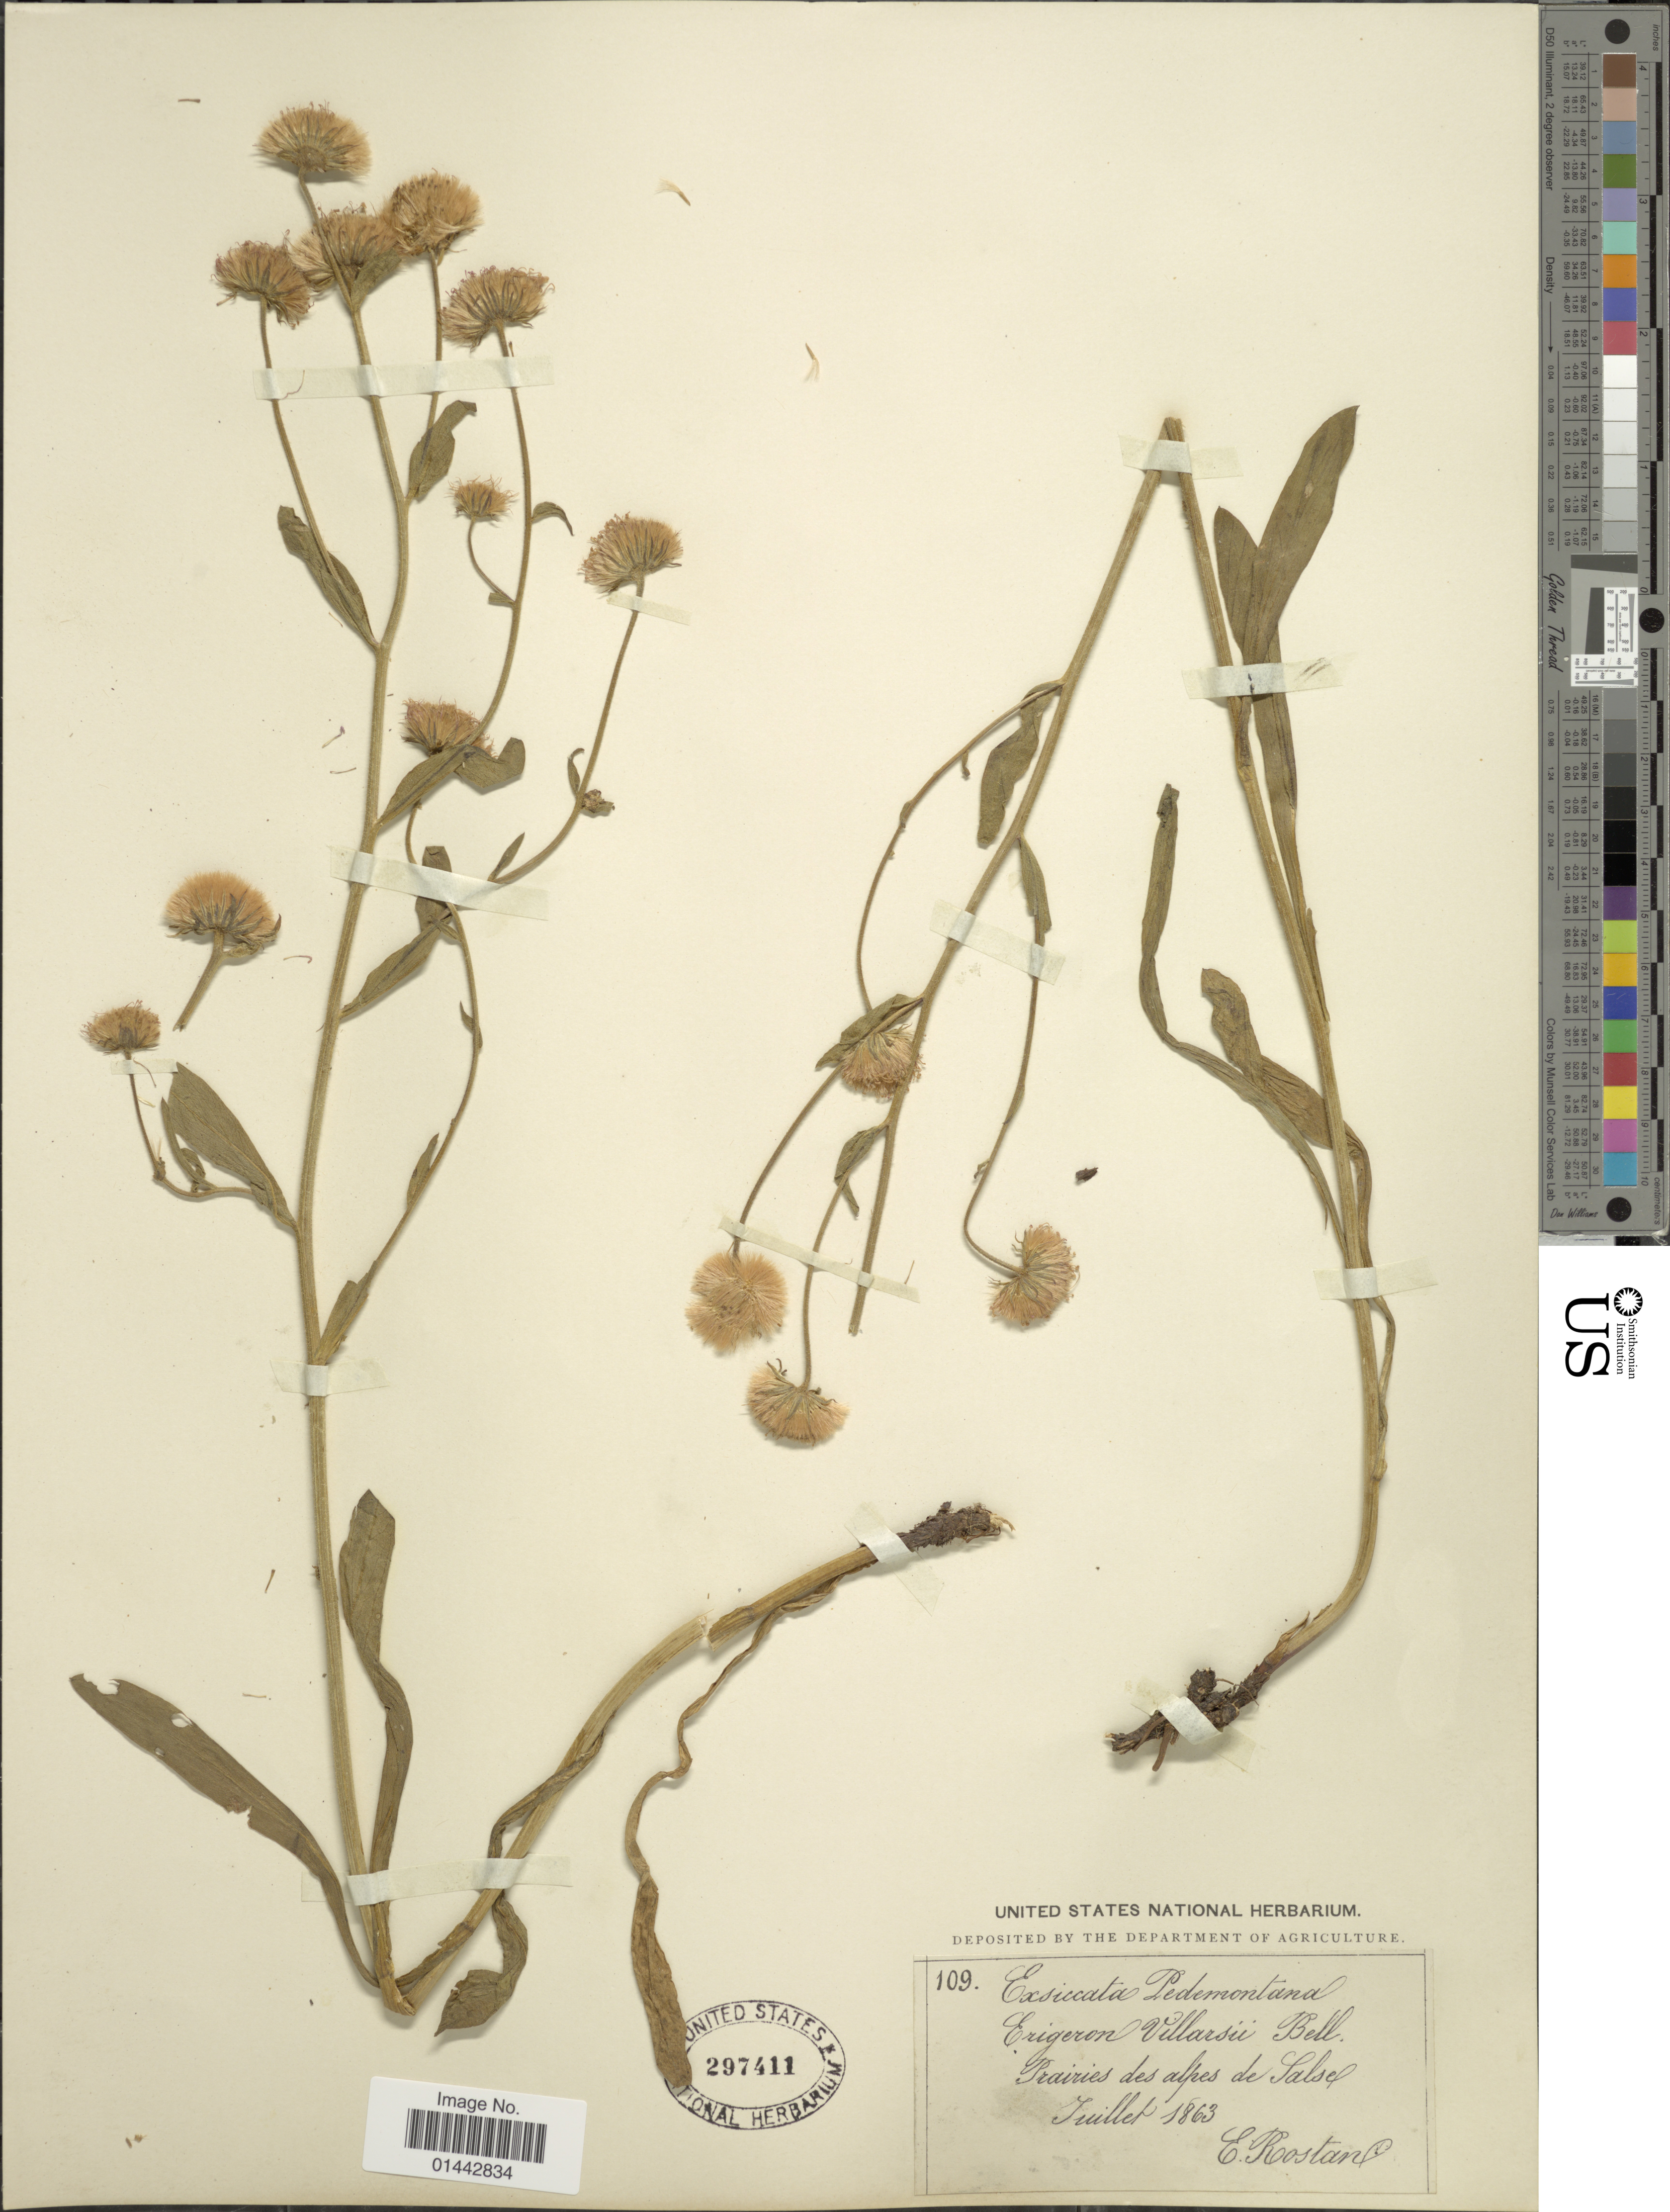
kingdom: Plantae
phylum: Tracheophyta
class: Magnoliopsida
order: Asterales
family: Asteraceae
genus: Erigeron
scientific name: Erigeron villarsii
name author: Bellardi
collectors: E. Rostan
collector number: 109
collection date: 1863-07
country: Italy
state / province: Liguria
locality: Prairies des alpes de Salsel.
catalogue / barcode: US 297411